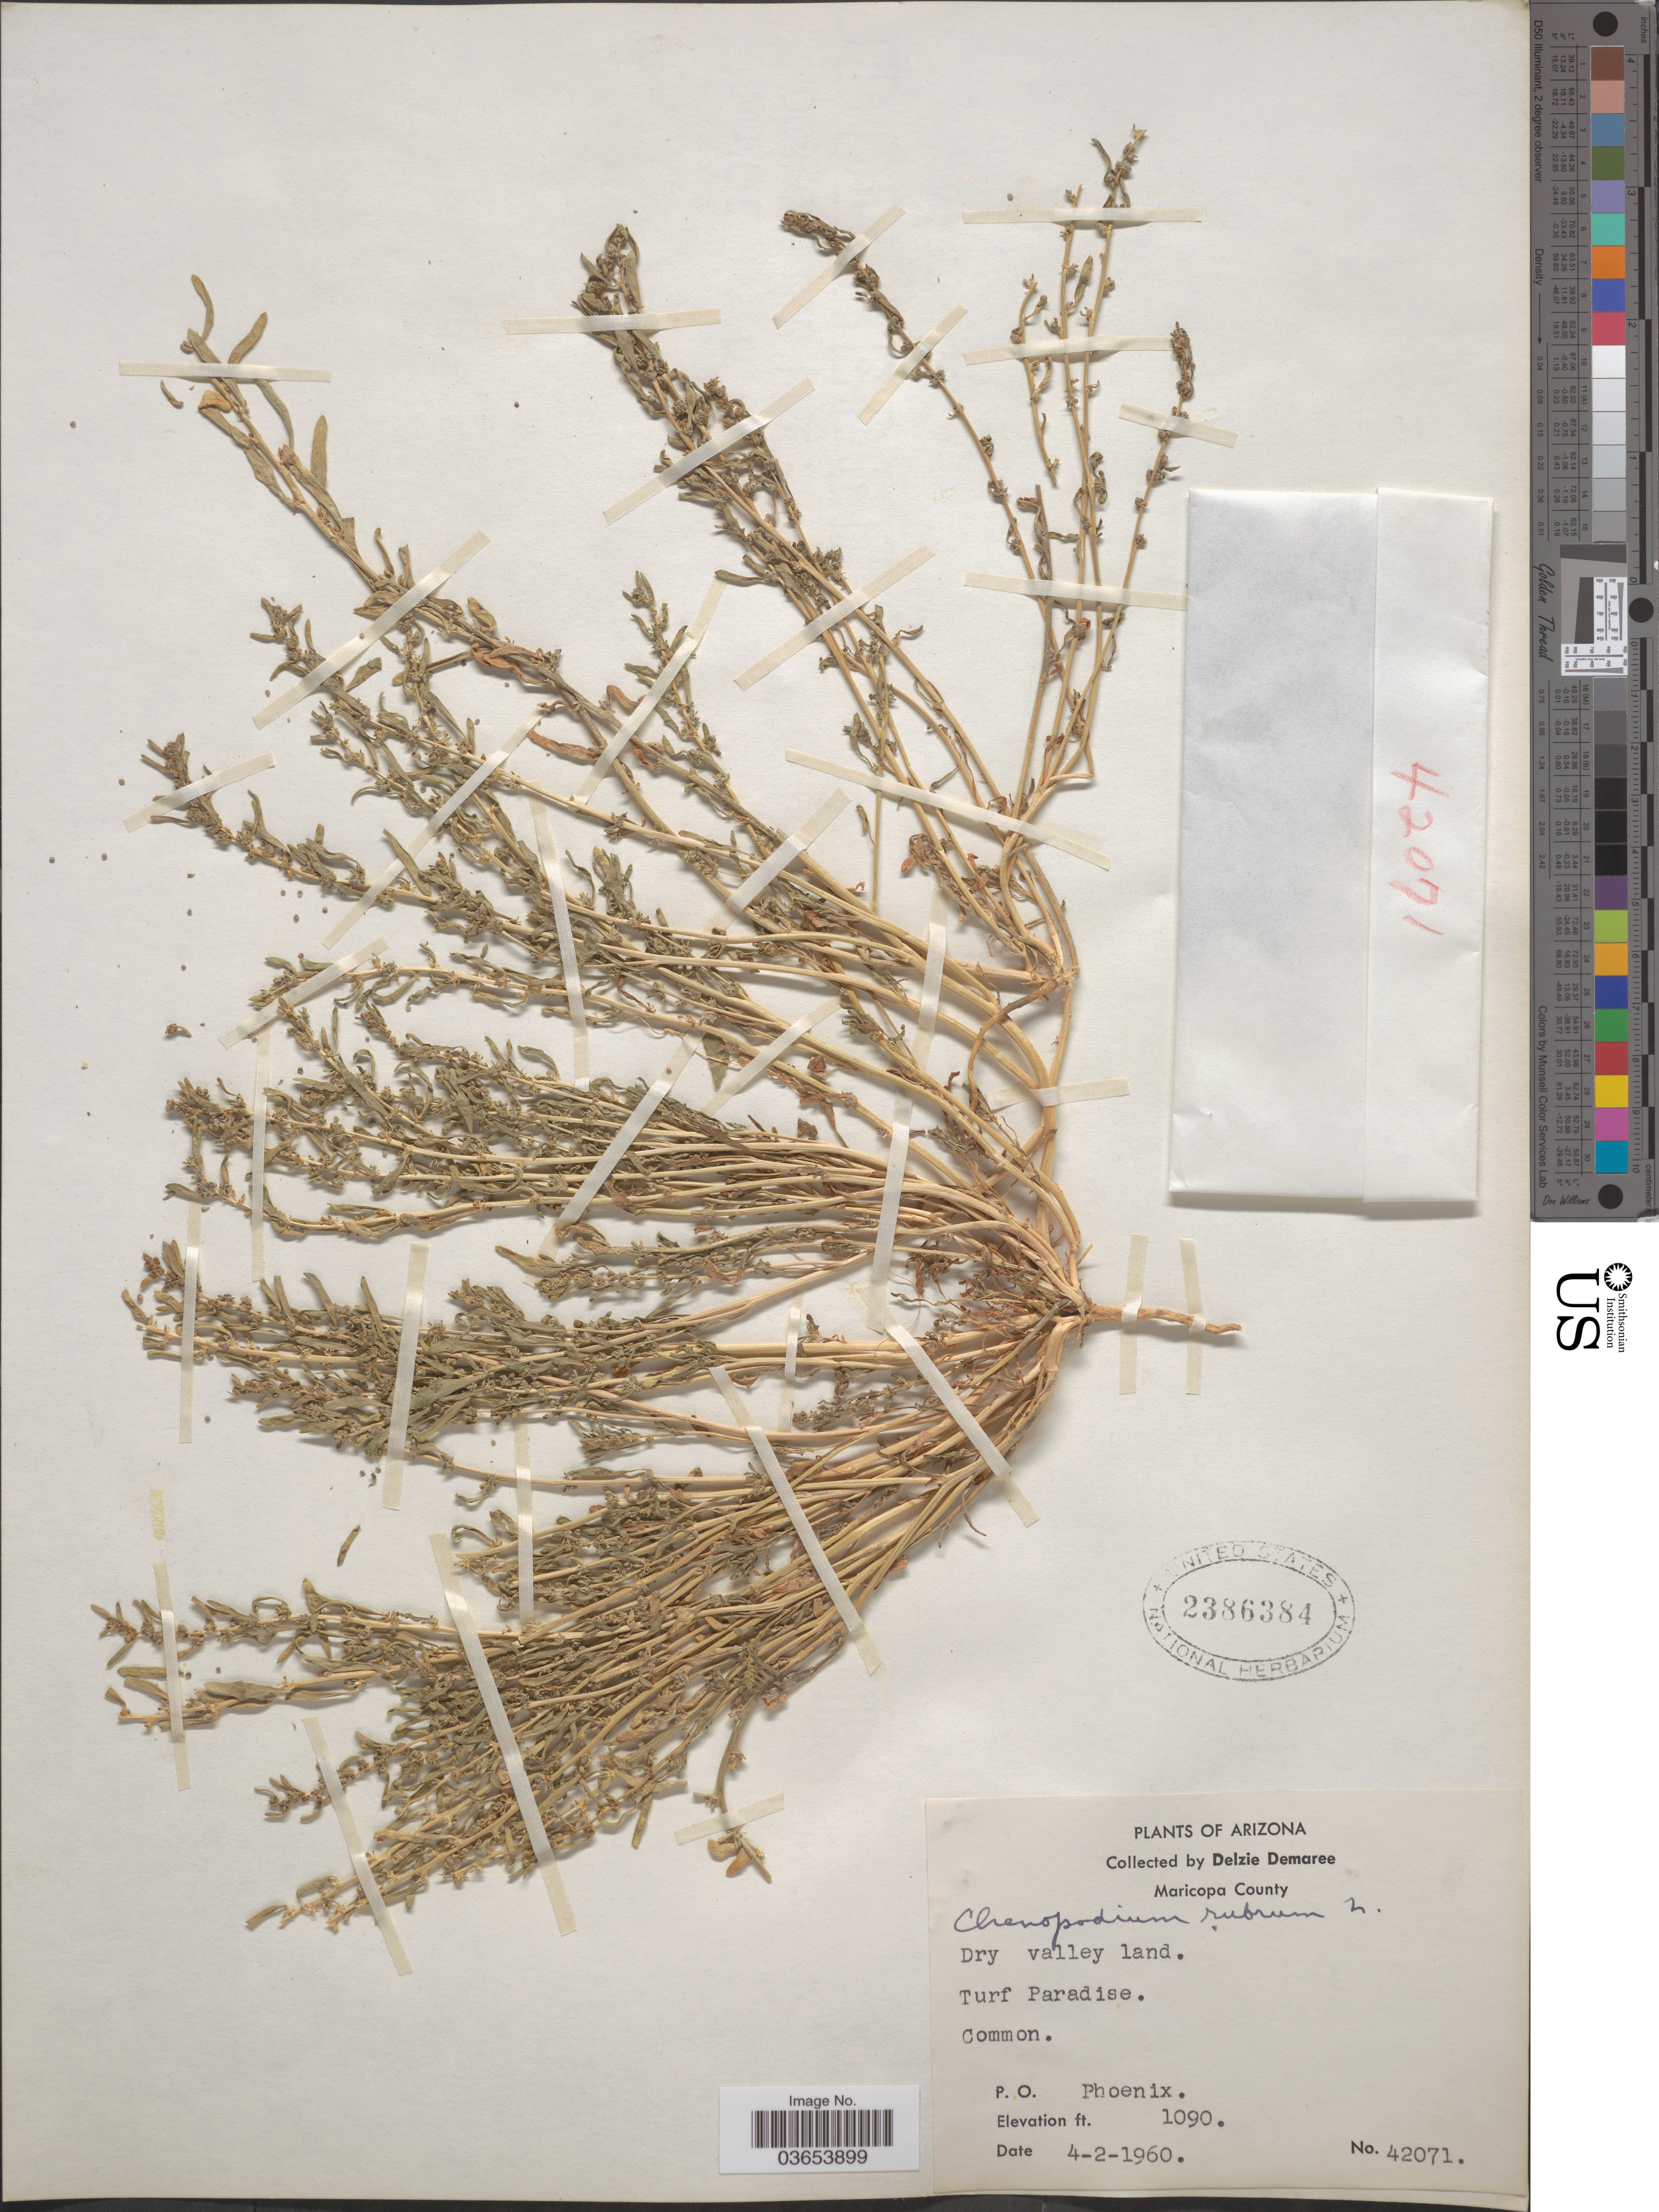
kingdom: Plantae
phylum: Tracheophyta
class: Magnoliopsida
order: Caryophyllales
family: Amaranthaceae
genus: Chenopodium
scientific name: Chenopodium rubrum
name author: L.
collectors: D. Demaree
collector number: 42071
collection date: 1960-04-02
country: United States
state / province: Arizona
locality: Maricopa County. Dry valley land. Turf Paradise. P.O. Phoenix.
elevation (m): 332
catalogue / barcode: US 2386384